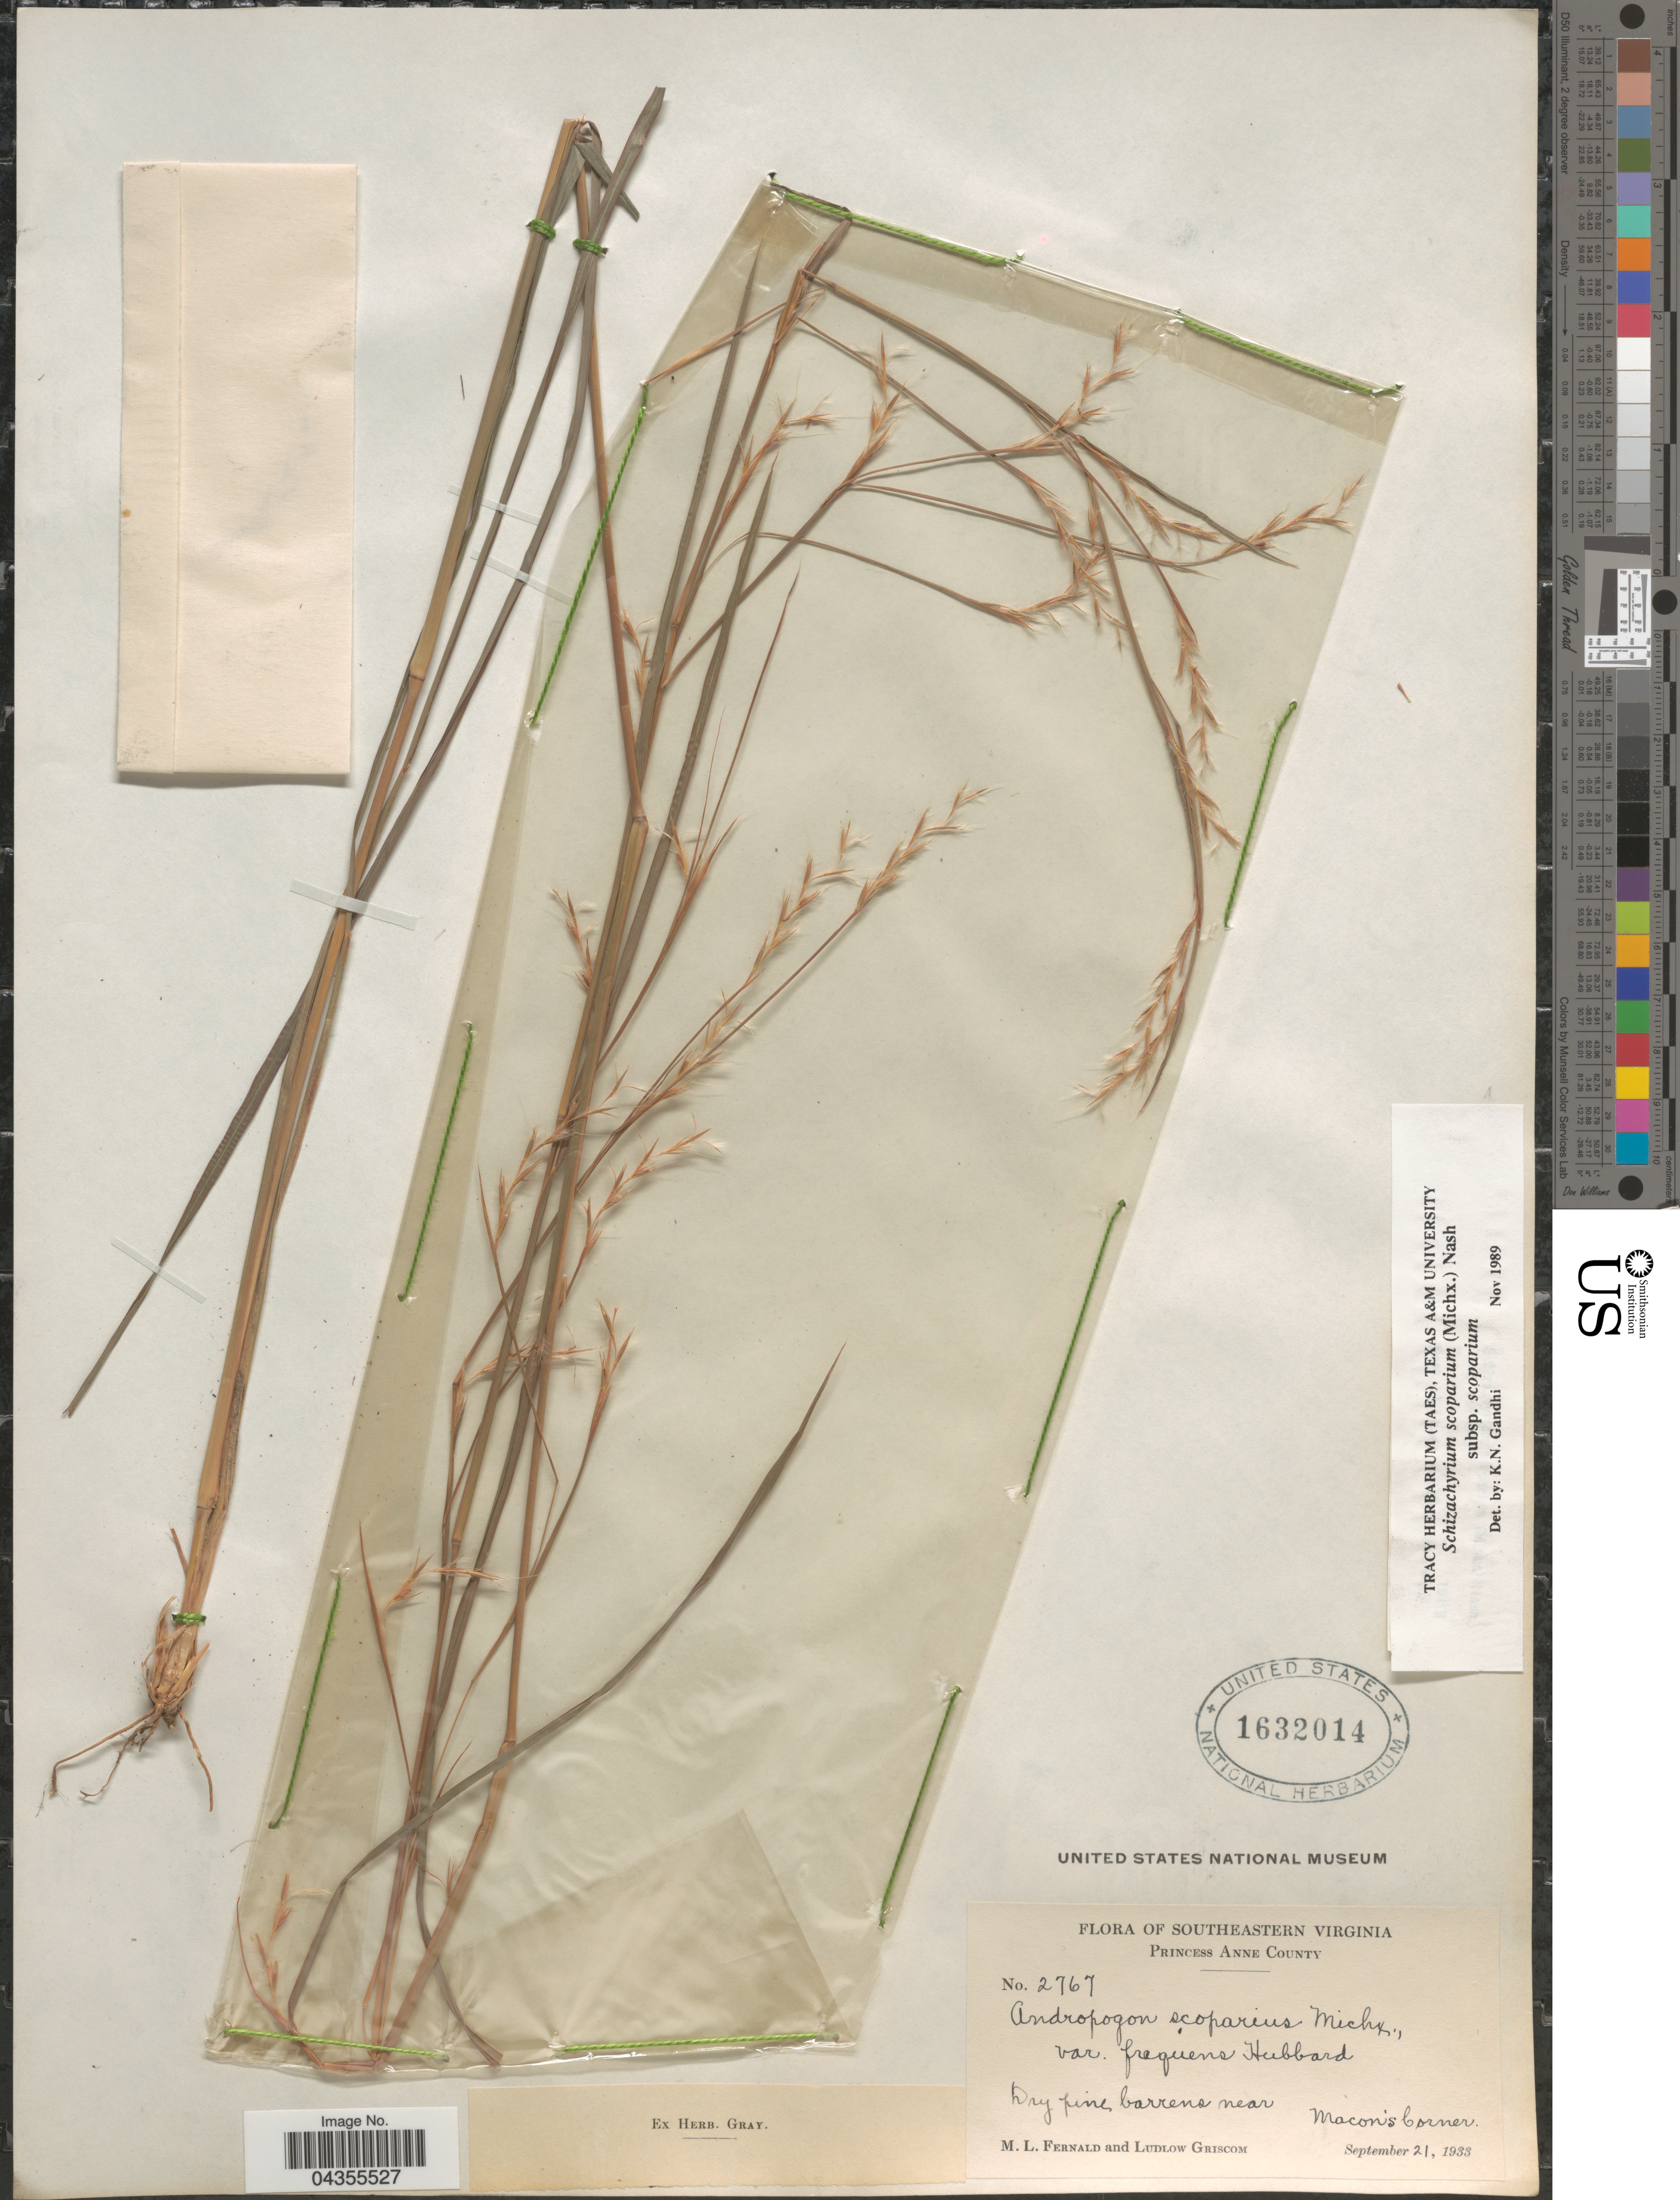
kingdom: Plantae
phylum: Tracheophyta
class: Liliopsida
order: Poales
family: Poaceae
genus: Schizachyrium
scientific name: Schizachyrium scoparium var. scoparium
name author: (Michx.) Nash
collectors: M. L. Fernald & L. Griscom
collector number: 2767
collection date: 1933-09-21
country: United States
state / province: Virginia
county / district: City of Virginia Beach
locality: Southeastern Virginia. Princess Anne County. Dry pine barrens near Macon's Corner.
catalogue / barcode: US 1632014